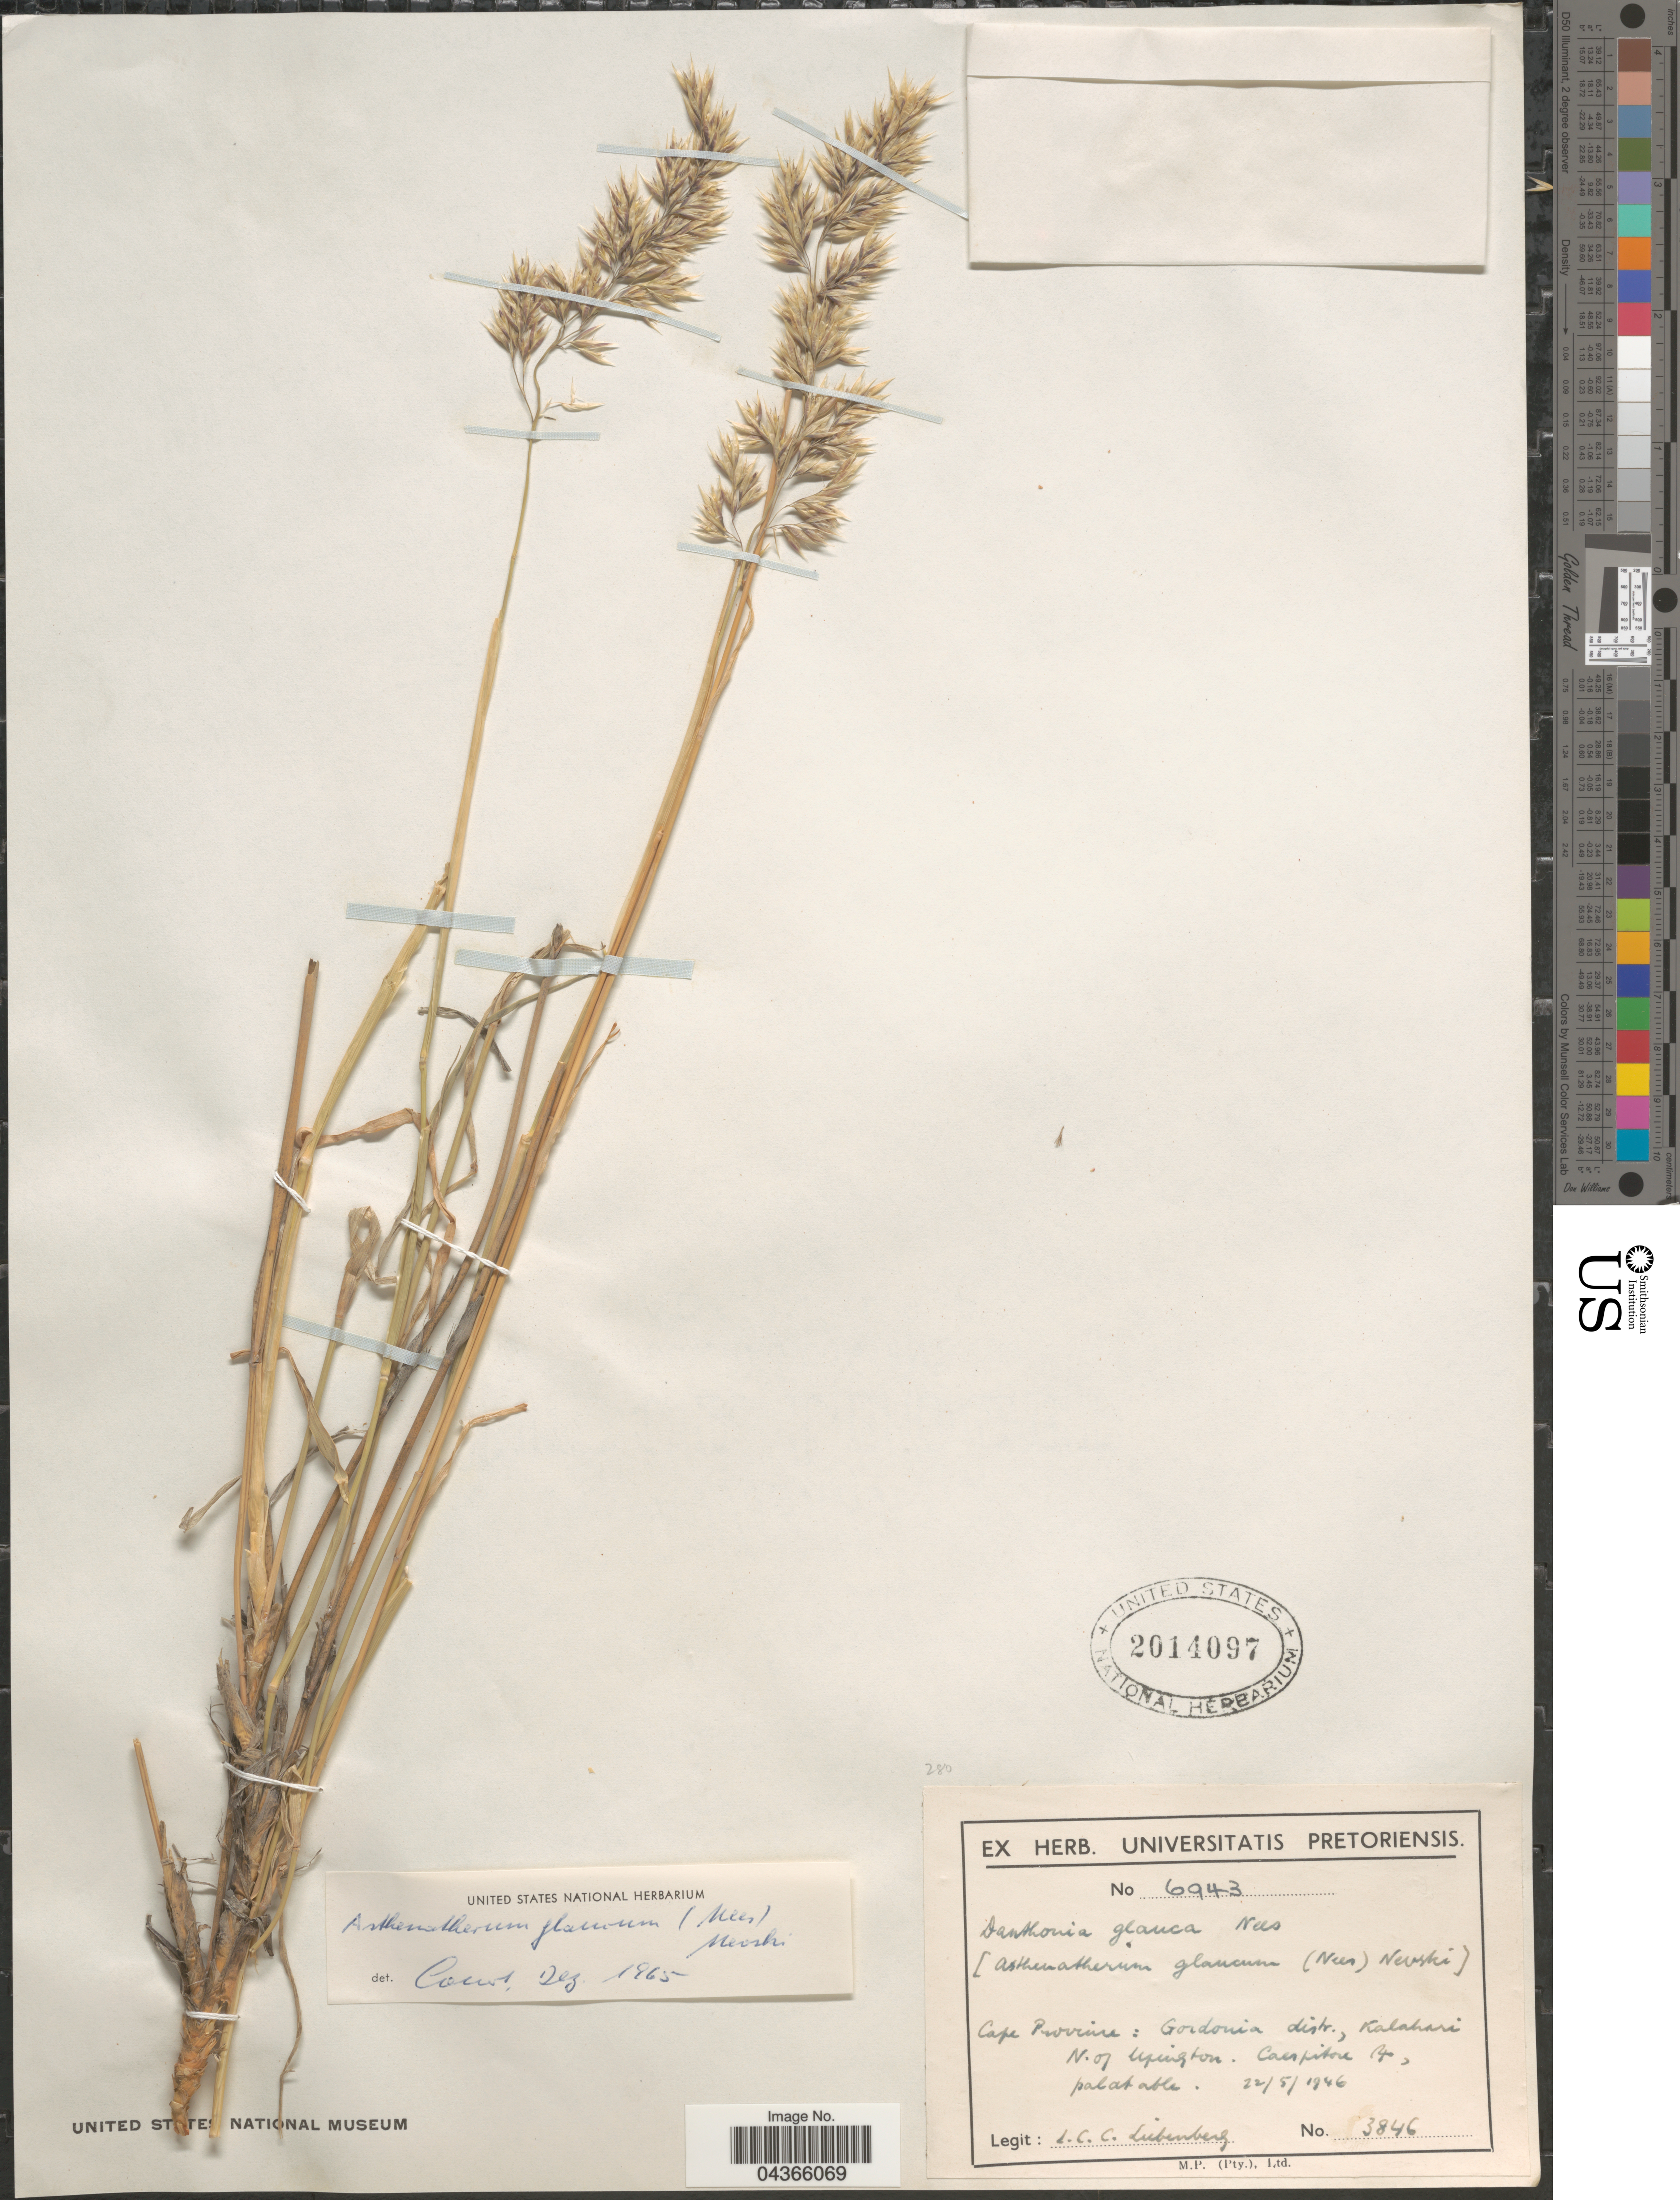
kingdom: Plantae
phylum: Tracheophyta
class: Liliopsida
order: Poales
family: Poaceae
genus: Centropodia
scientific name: Centropodia glauca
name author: (Nees) Cope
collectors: L. Liebenberg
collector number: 3846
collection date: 1946-05-22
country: South Africa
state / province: Northern Cape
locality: Gordonia distr., Kalahari N. of Upington.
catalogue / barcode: US 2014097